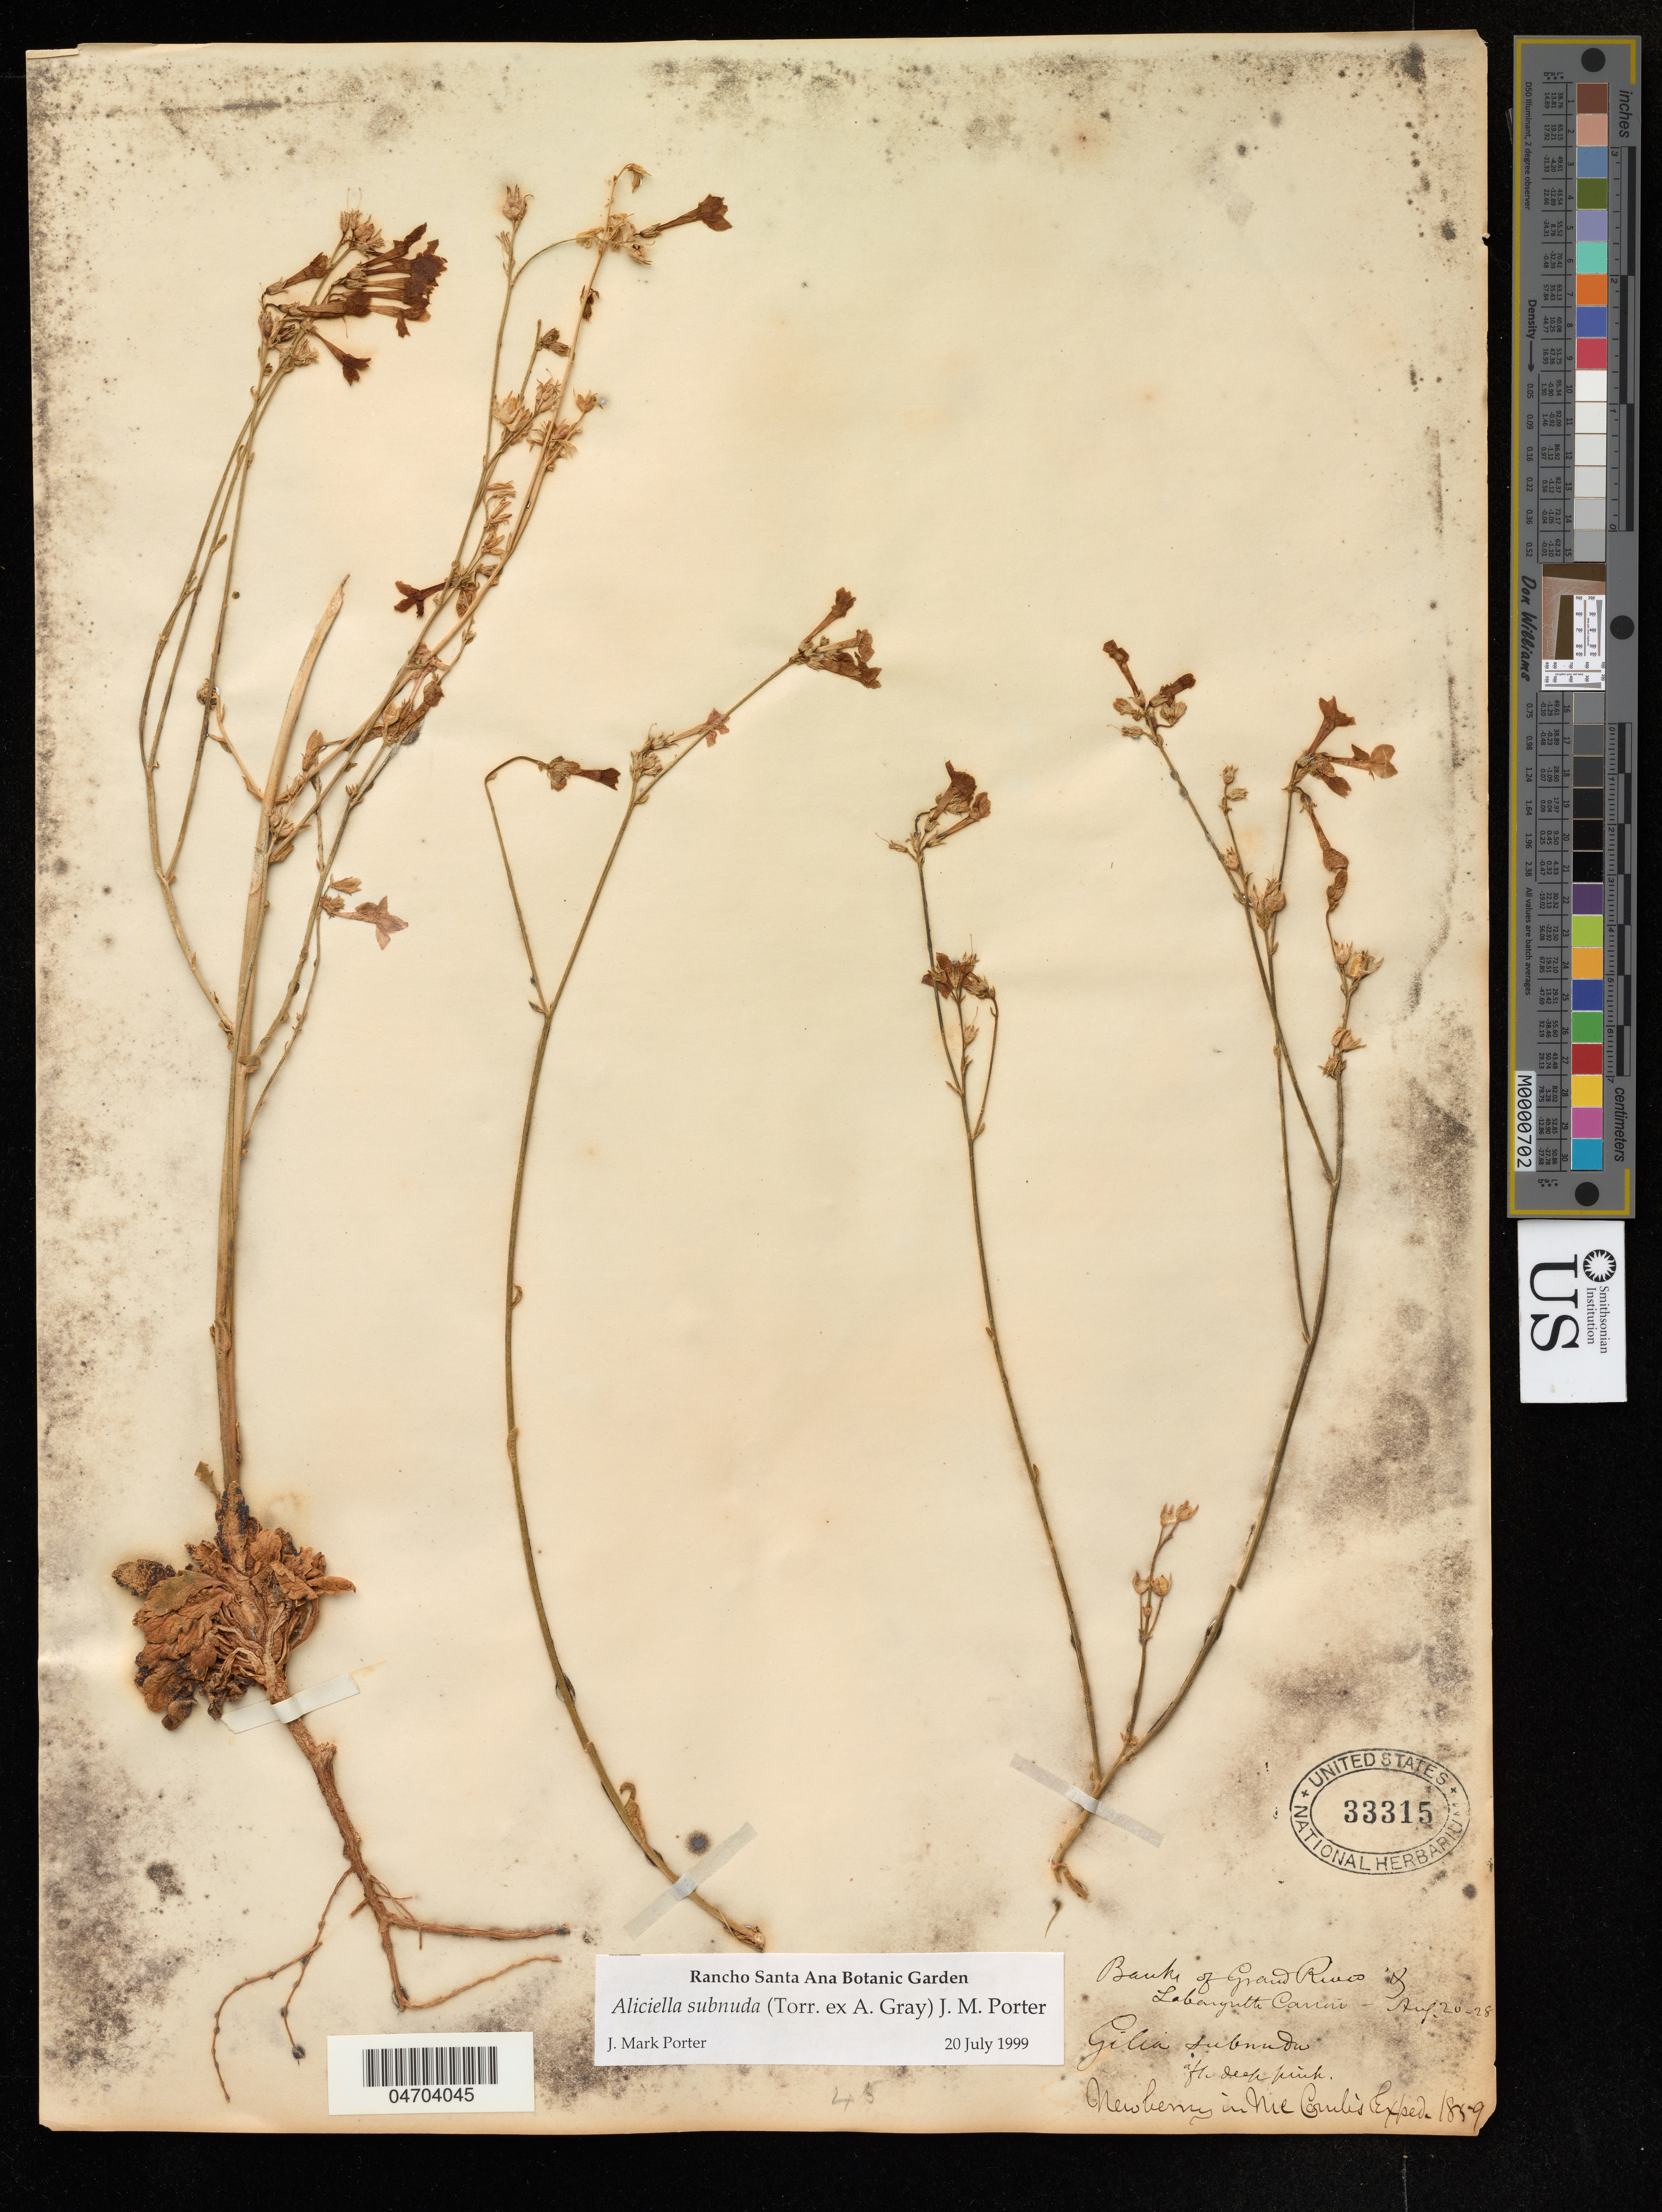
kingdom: Plantae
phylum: Tracheophyta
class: Magnoliopsida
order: Ericales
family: Polemoniaceae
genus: Aliciella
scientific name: Aliciella subnuda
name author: (Torr. ex A. Gray) J.M. Porter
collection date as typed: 20 Aug -28 Aug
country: United States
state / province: Utah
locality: Bank of Grand River & Labarynth Canon.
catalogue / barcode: US 33315